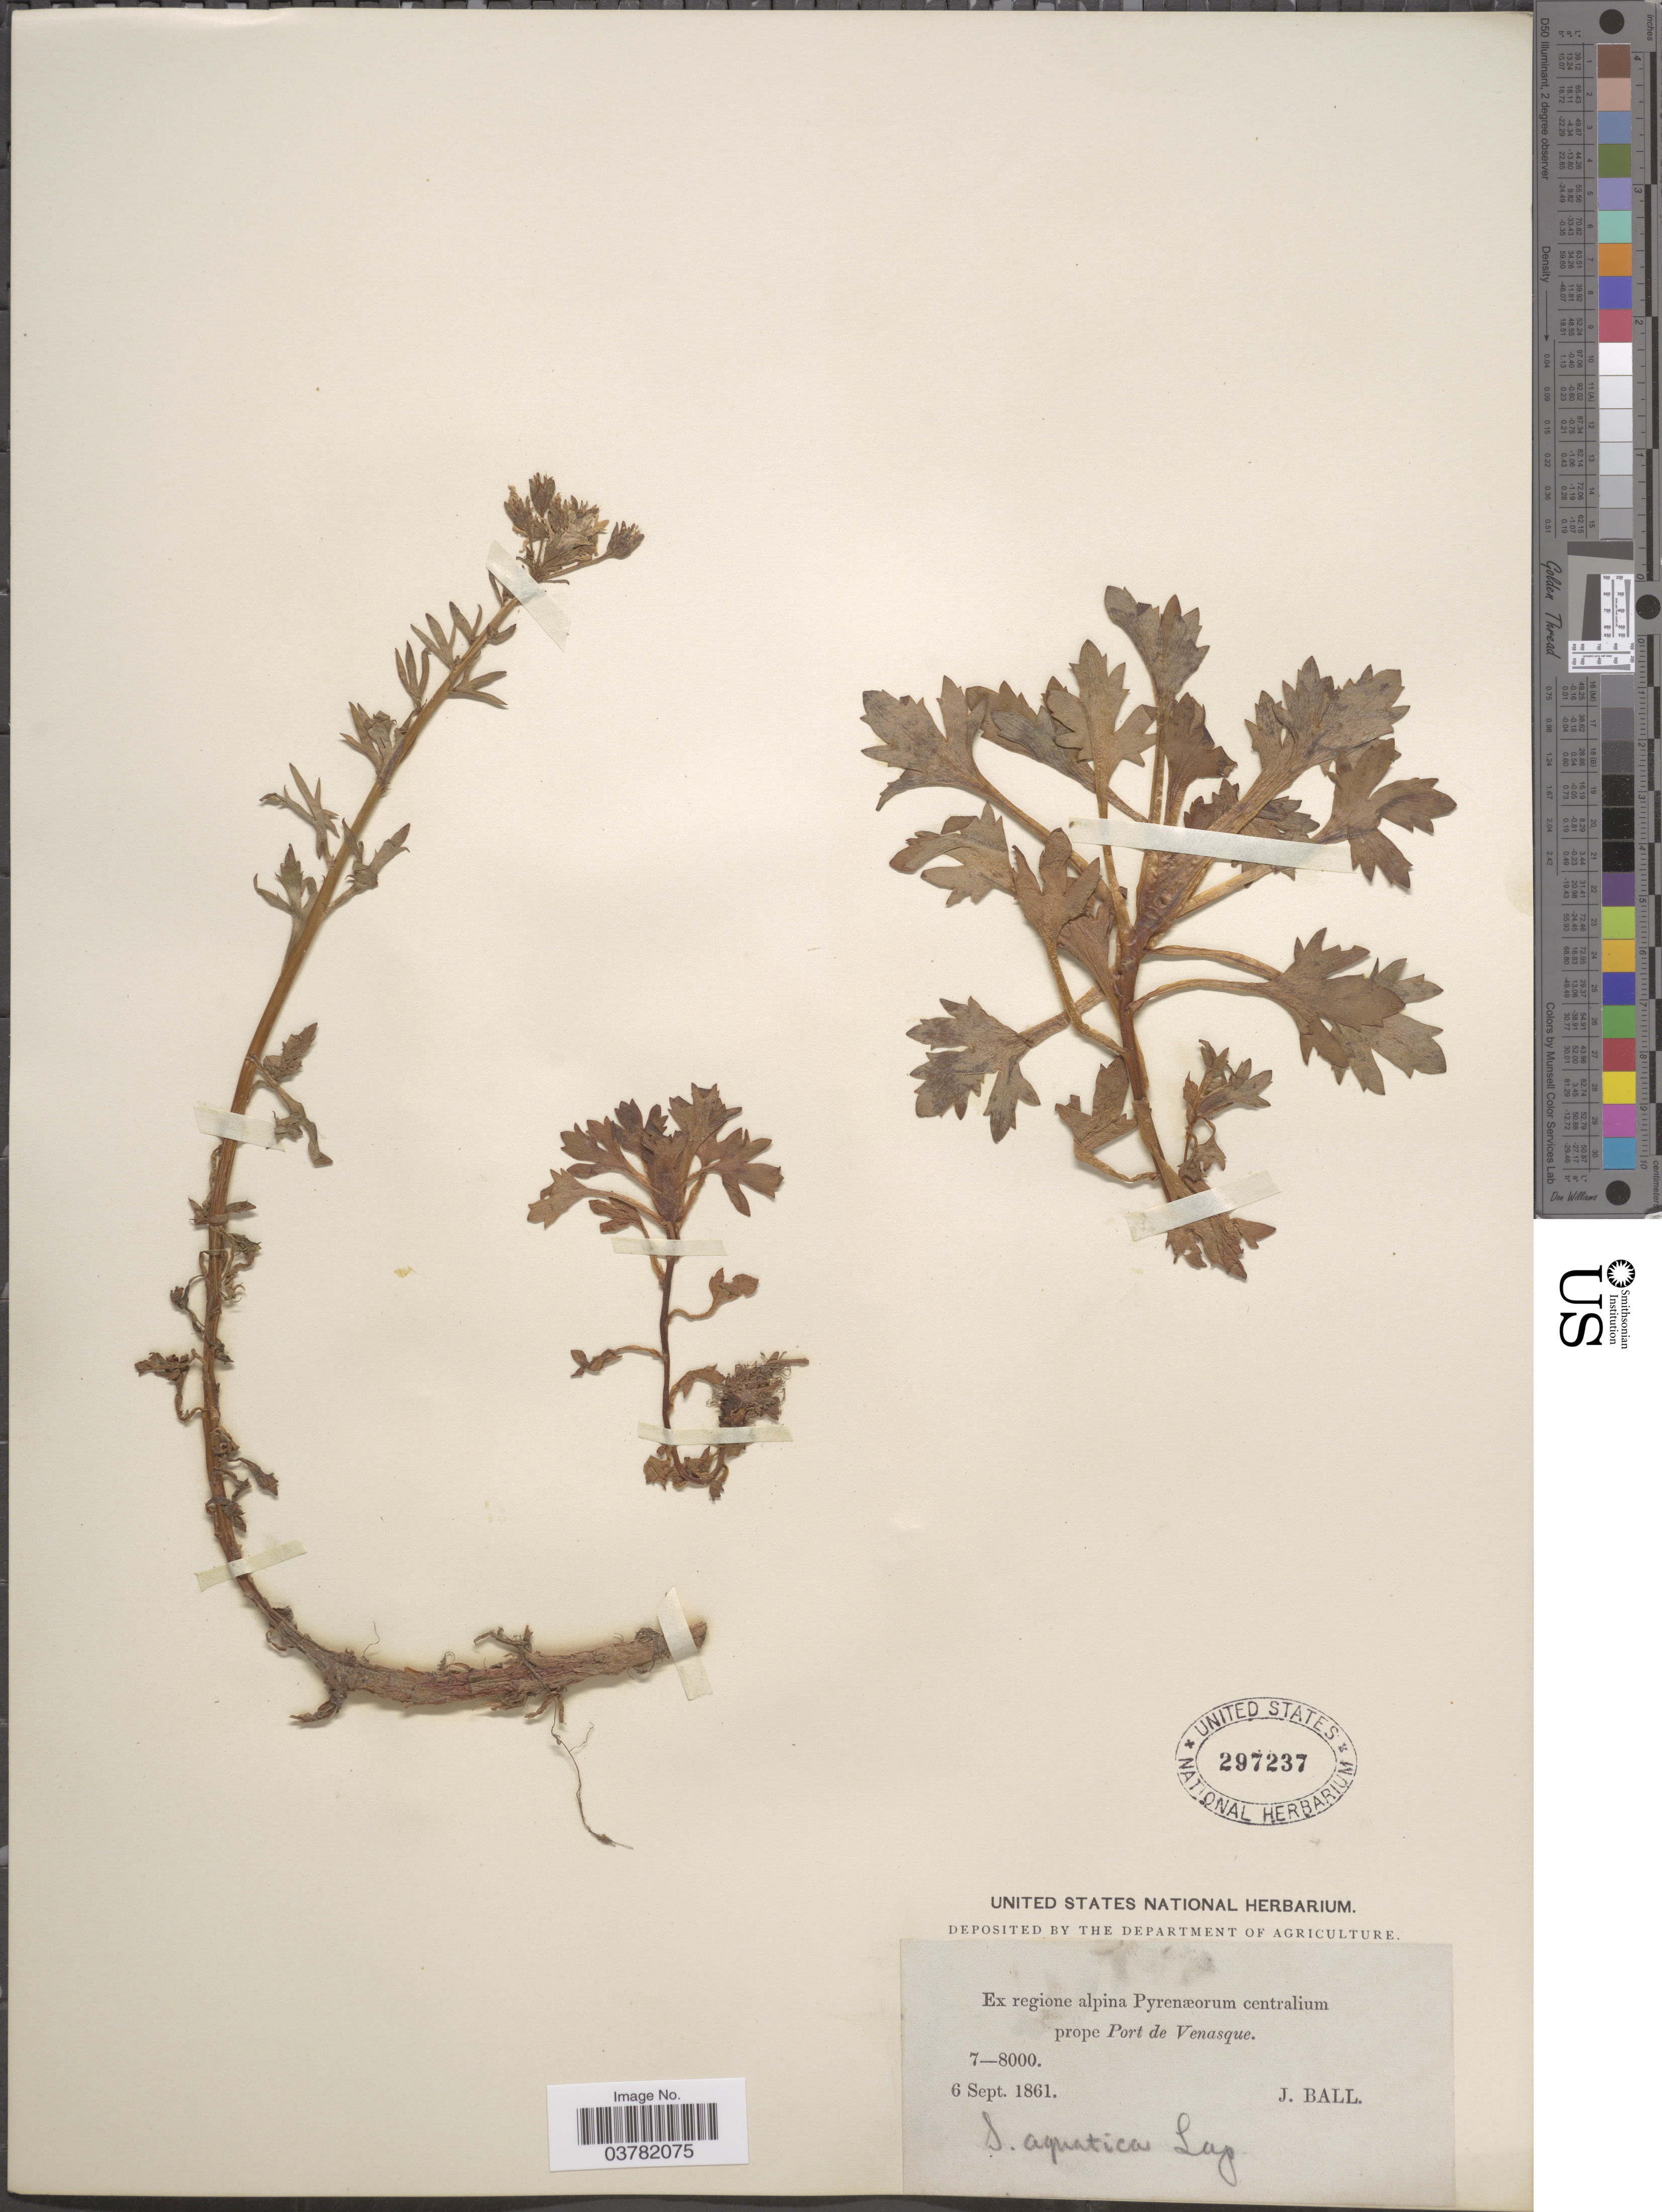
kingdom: Plantae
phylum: Tracheophyta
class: Magnoliopsida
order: Saxifragales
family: Saxifragaceae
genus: Saxifraga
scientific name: Saxifraga aquatica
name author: Lapeyr.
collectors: J. Ball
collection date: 1861-09-06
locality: Ex regione alpina Pyrenæorum centralium prope Port de Venasque.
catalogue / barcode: US 297237